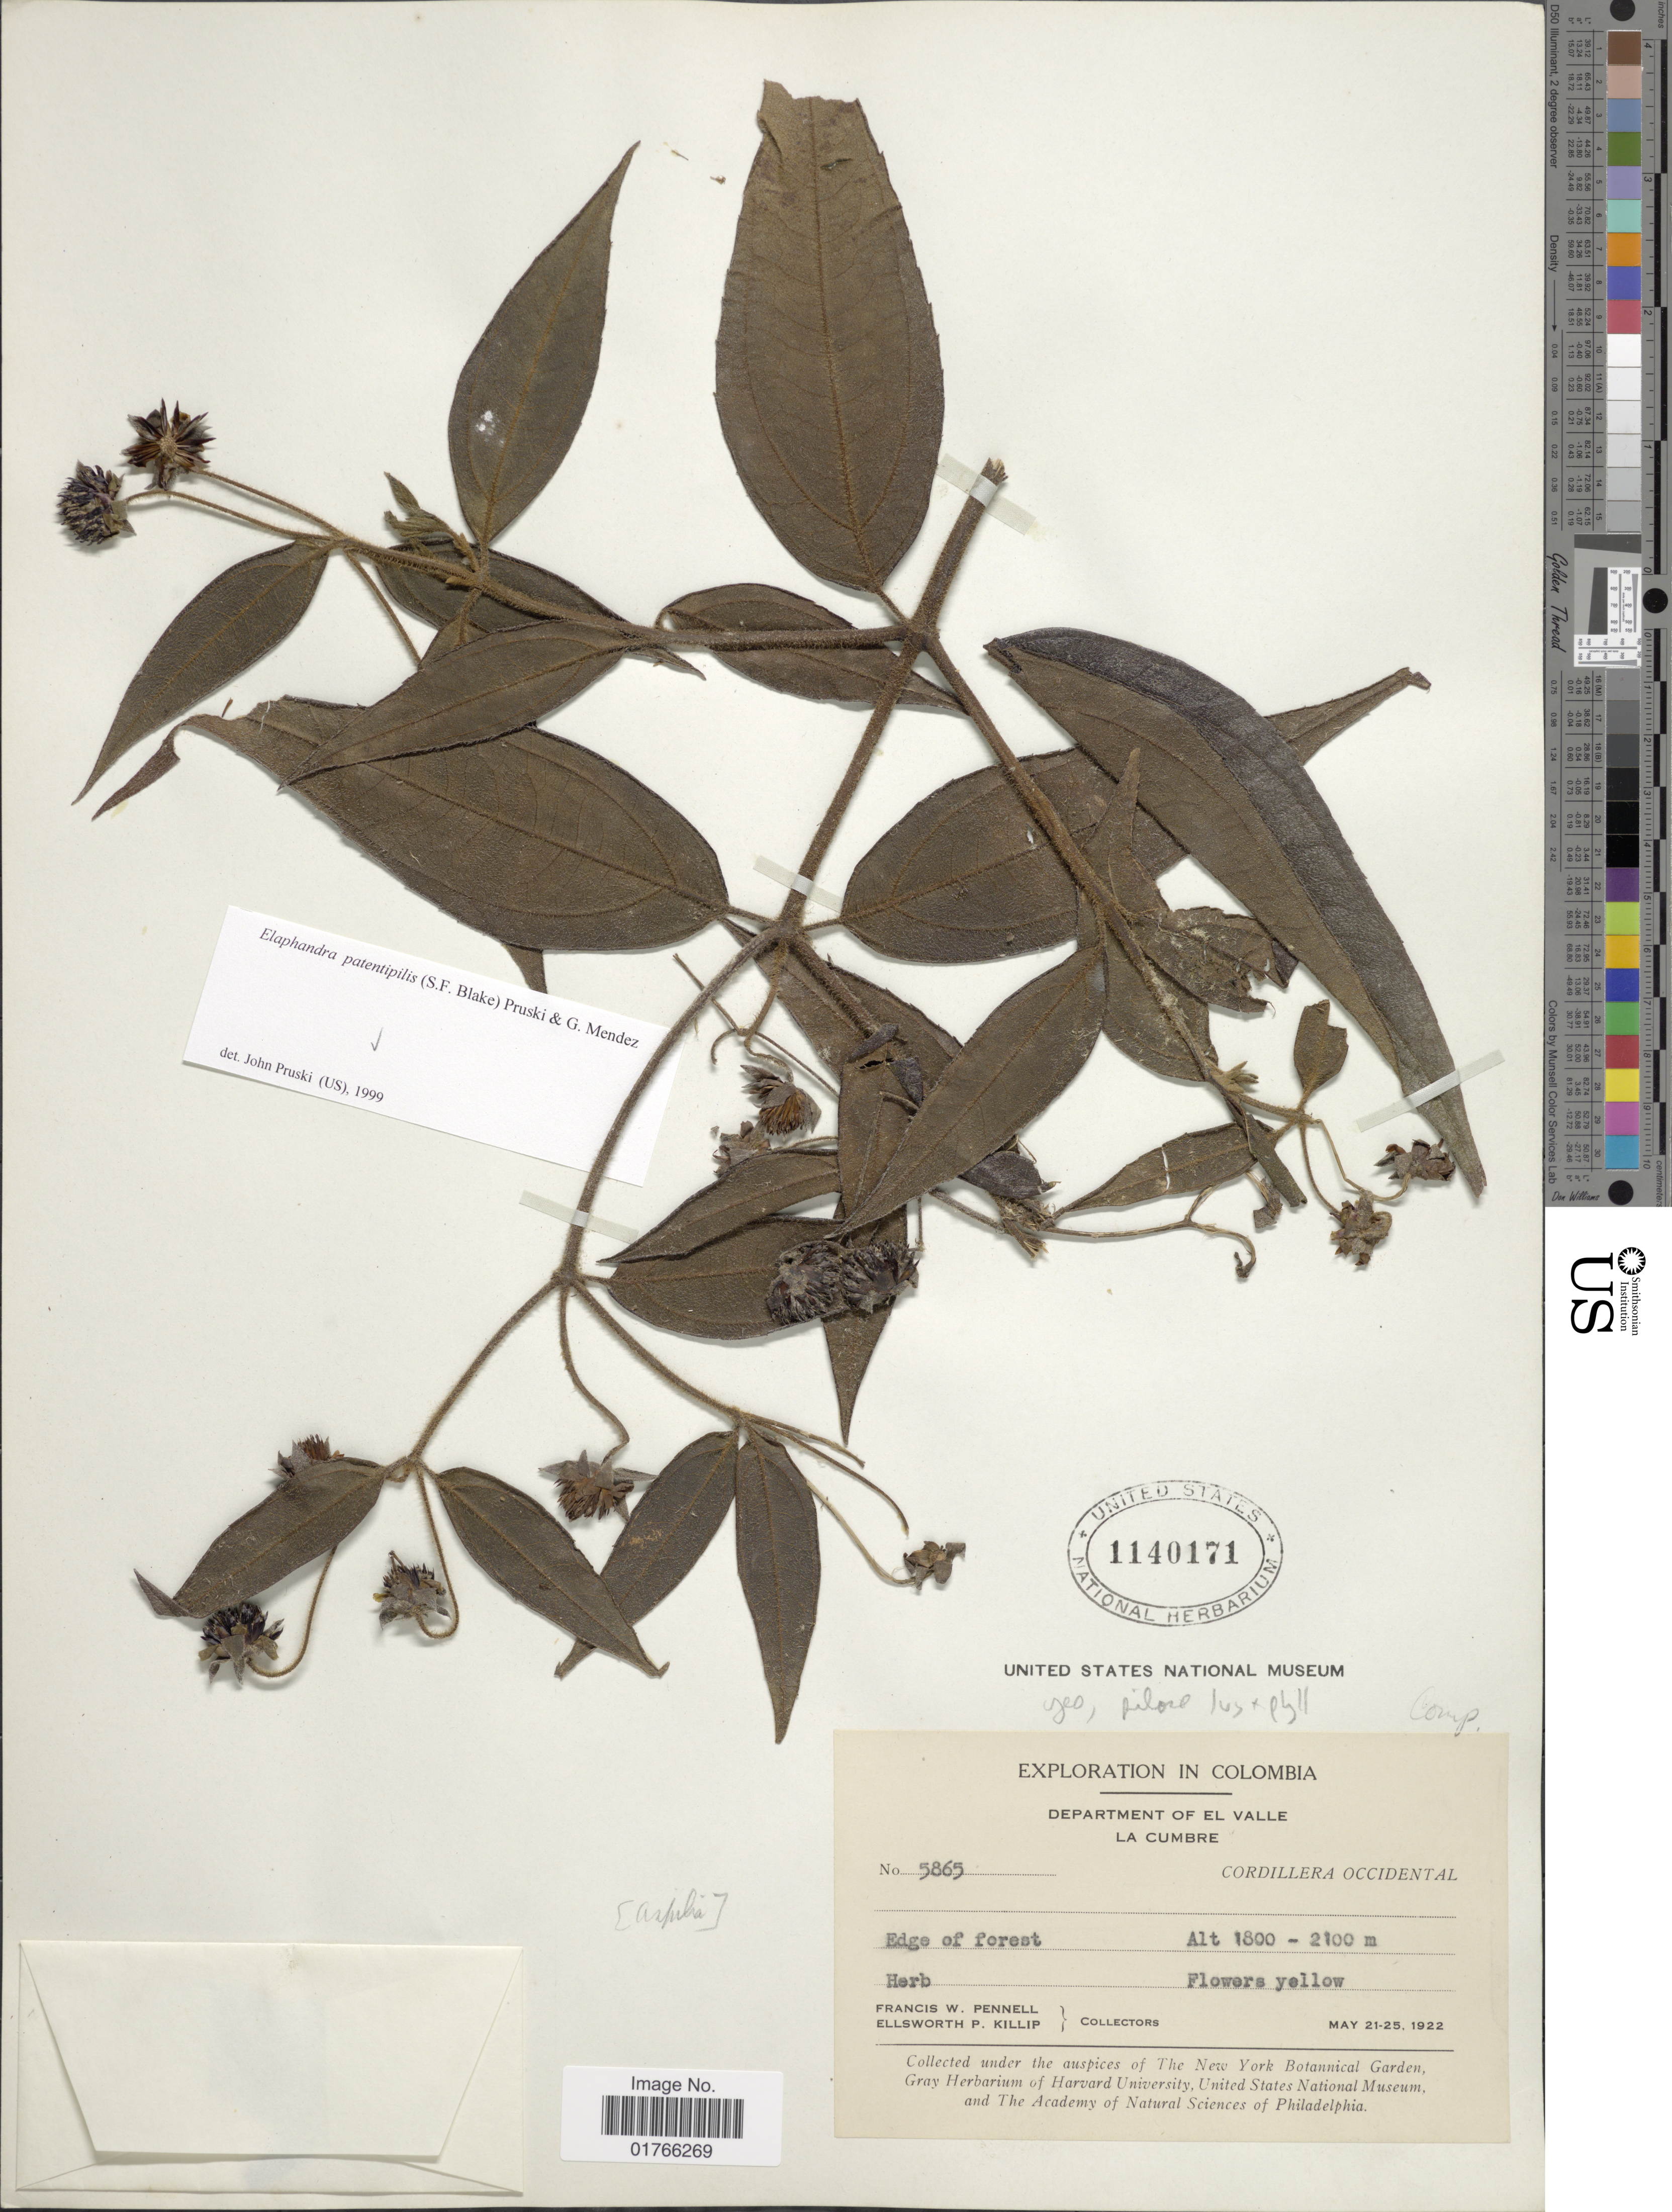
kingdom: Plantae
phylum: Tracheophyta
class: Magnoliopsida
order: Asterales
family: Asteraceae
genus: Elaphandra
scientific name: Elaphandra patentipilis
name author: (S.F. Blake) Pruski & Mendez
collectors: F. W. Pennell & E. P. Killip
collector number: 5865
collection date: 1922-05-21/1922-05-25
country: Colombia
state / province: Valle del Cauca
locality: La Cumbre, Cordillera Occidental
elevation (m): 1800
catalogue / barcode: US 1140171